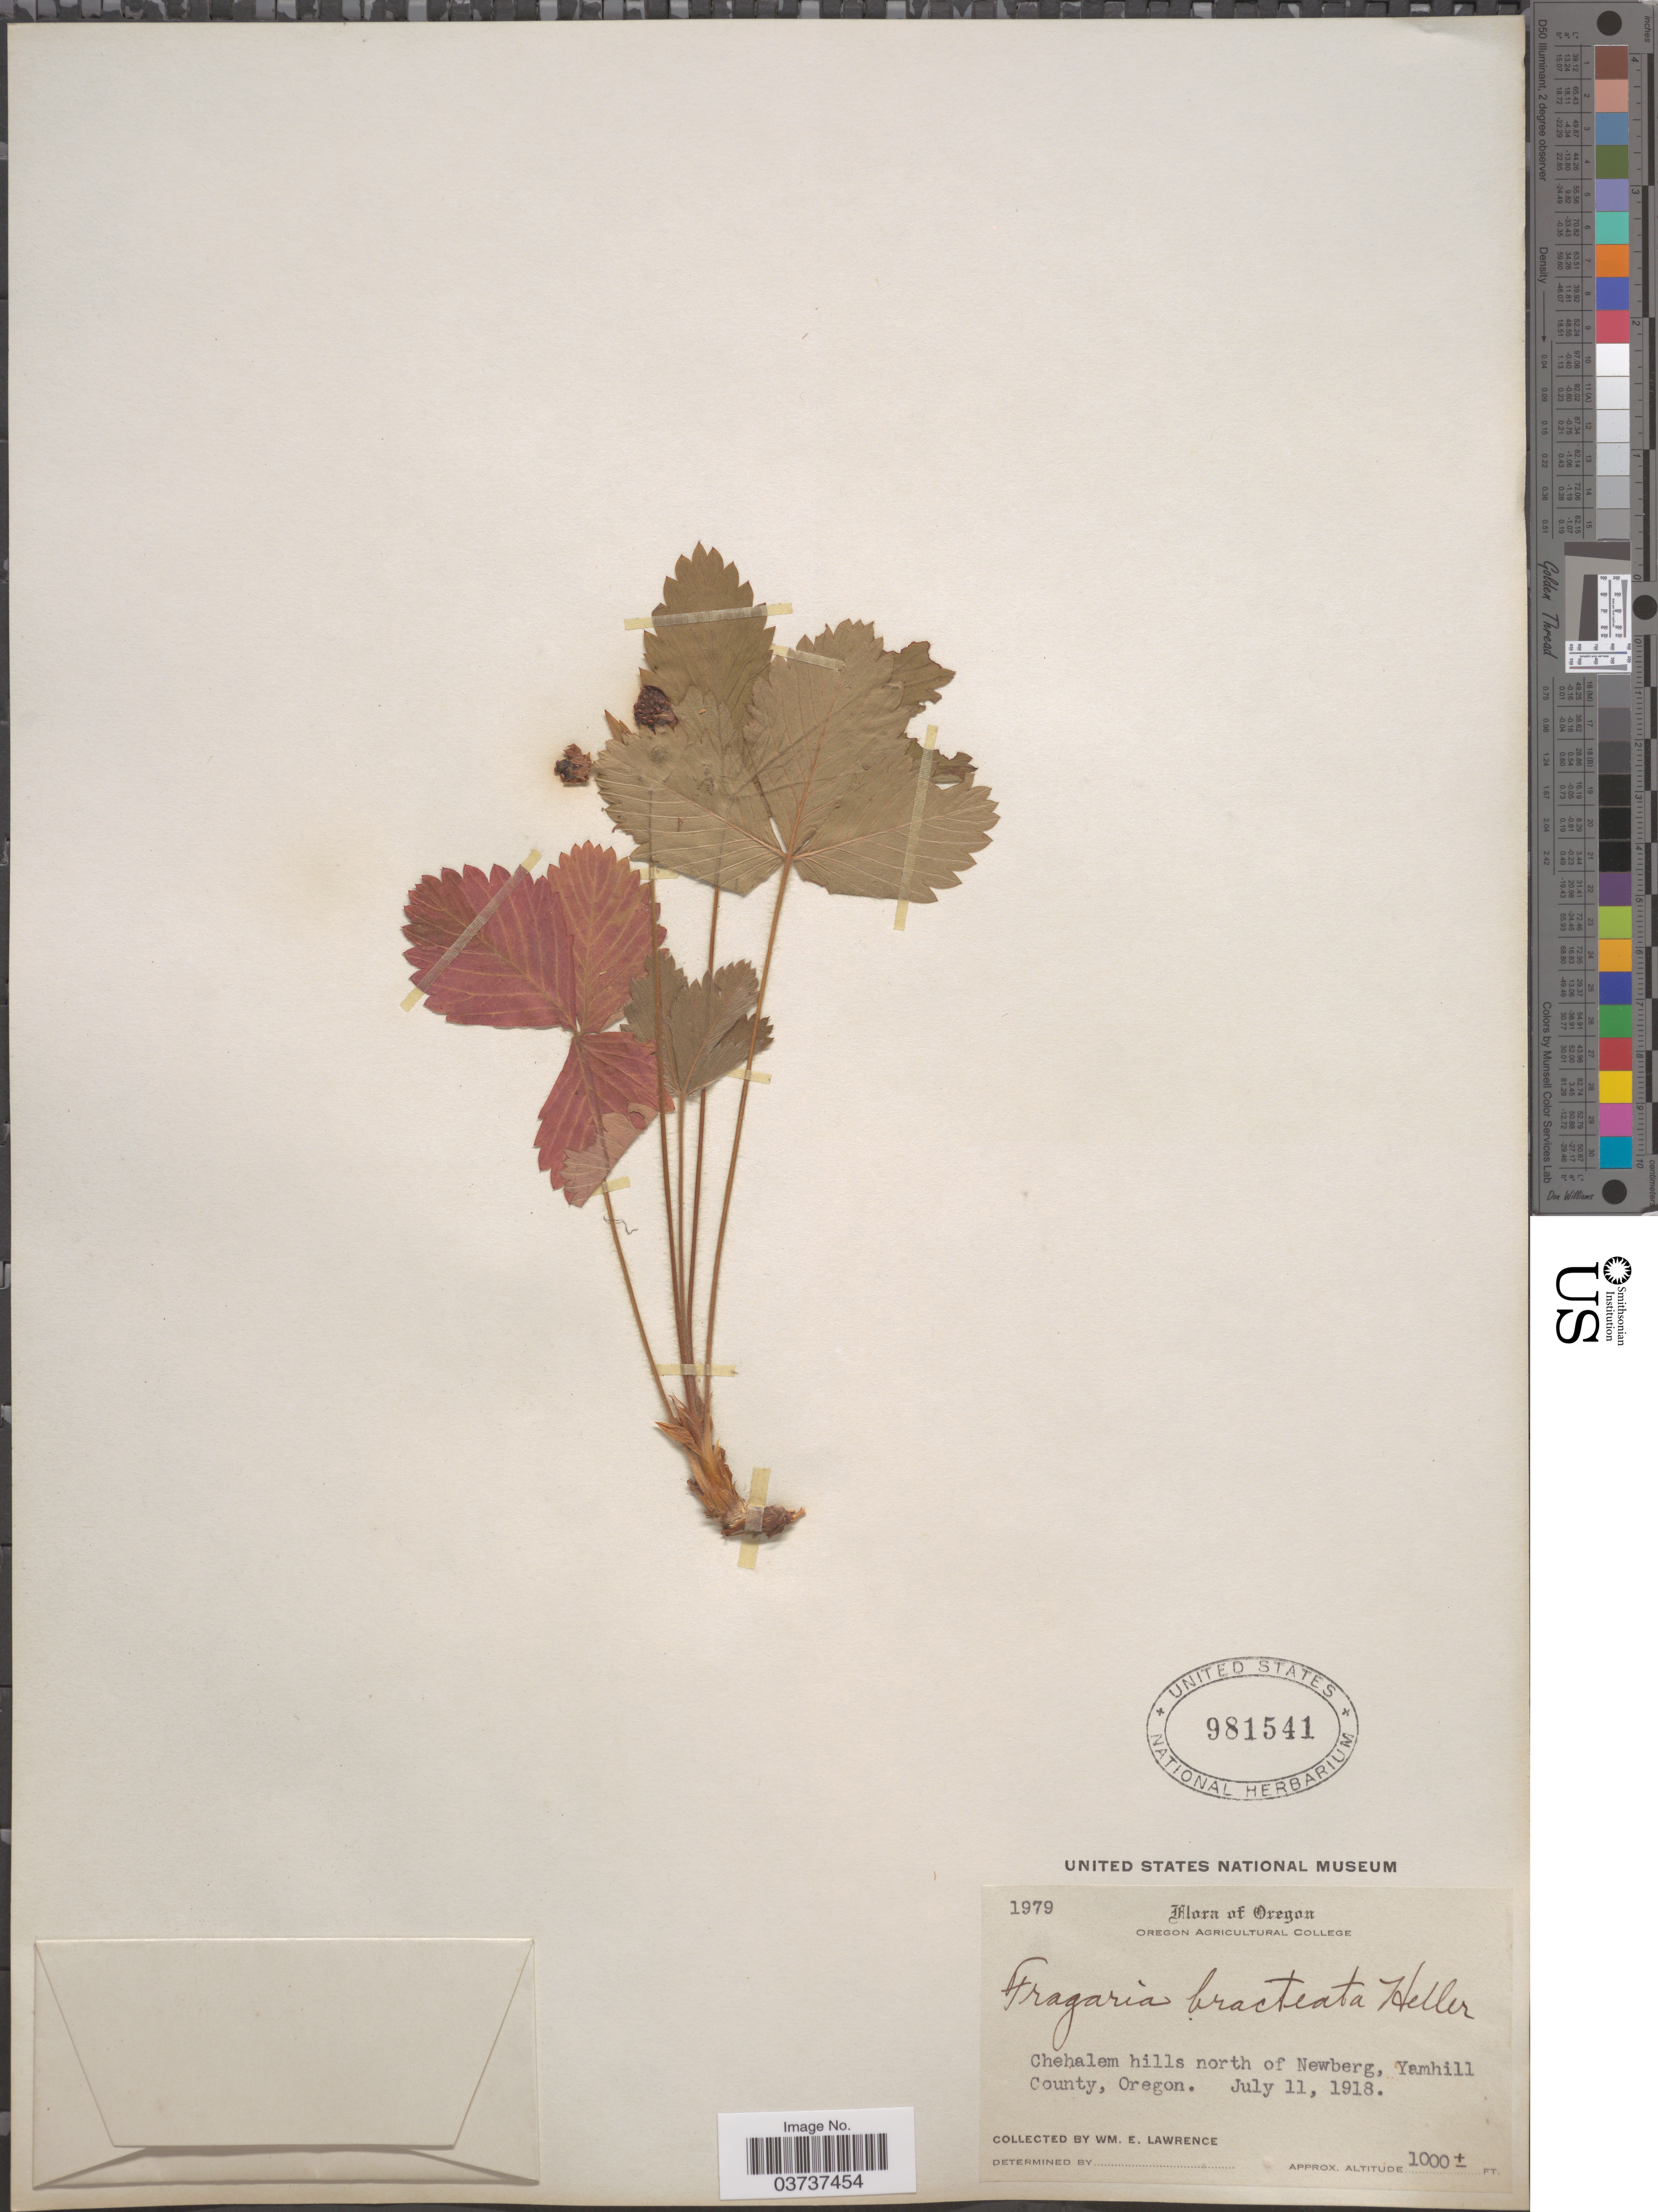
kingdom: Plantae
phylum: Tracheophyta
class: Magnoliopsida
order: Rosales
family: Rosaceae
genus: Fragaria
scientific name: Fragaria vesca subsp. bracteata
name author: L.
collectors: W. Lawrence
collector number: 1979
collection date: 1918-07-11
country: United States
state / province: Oregon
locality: Chehalem hills north of Newberg, Yamhill County.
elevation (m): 305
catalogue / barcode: US 981541